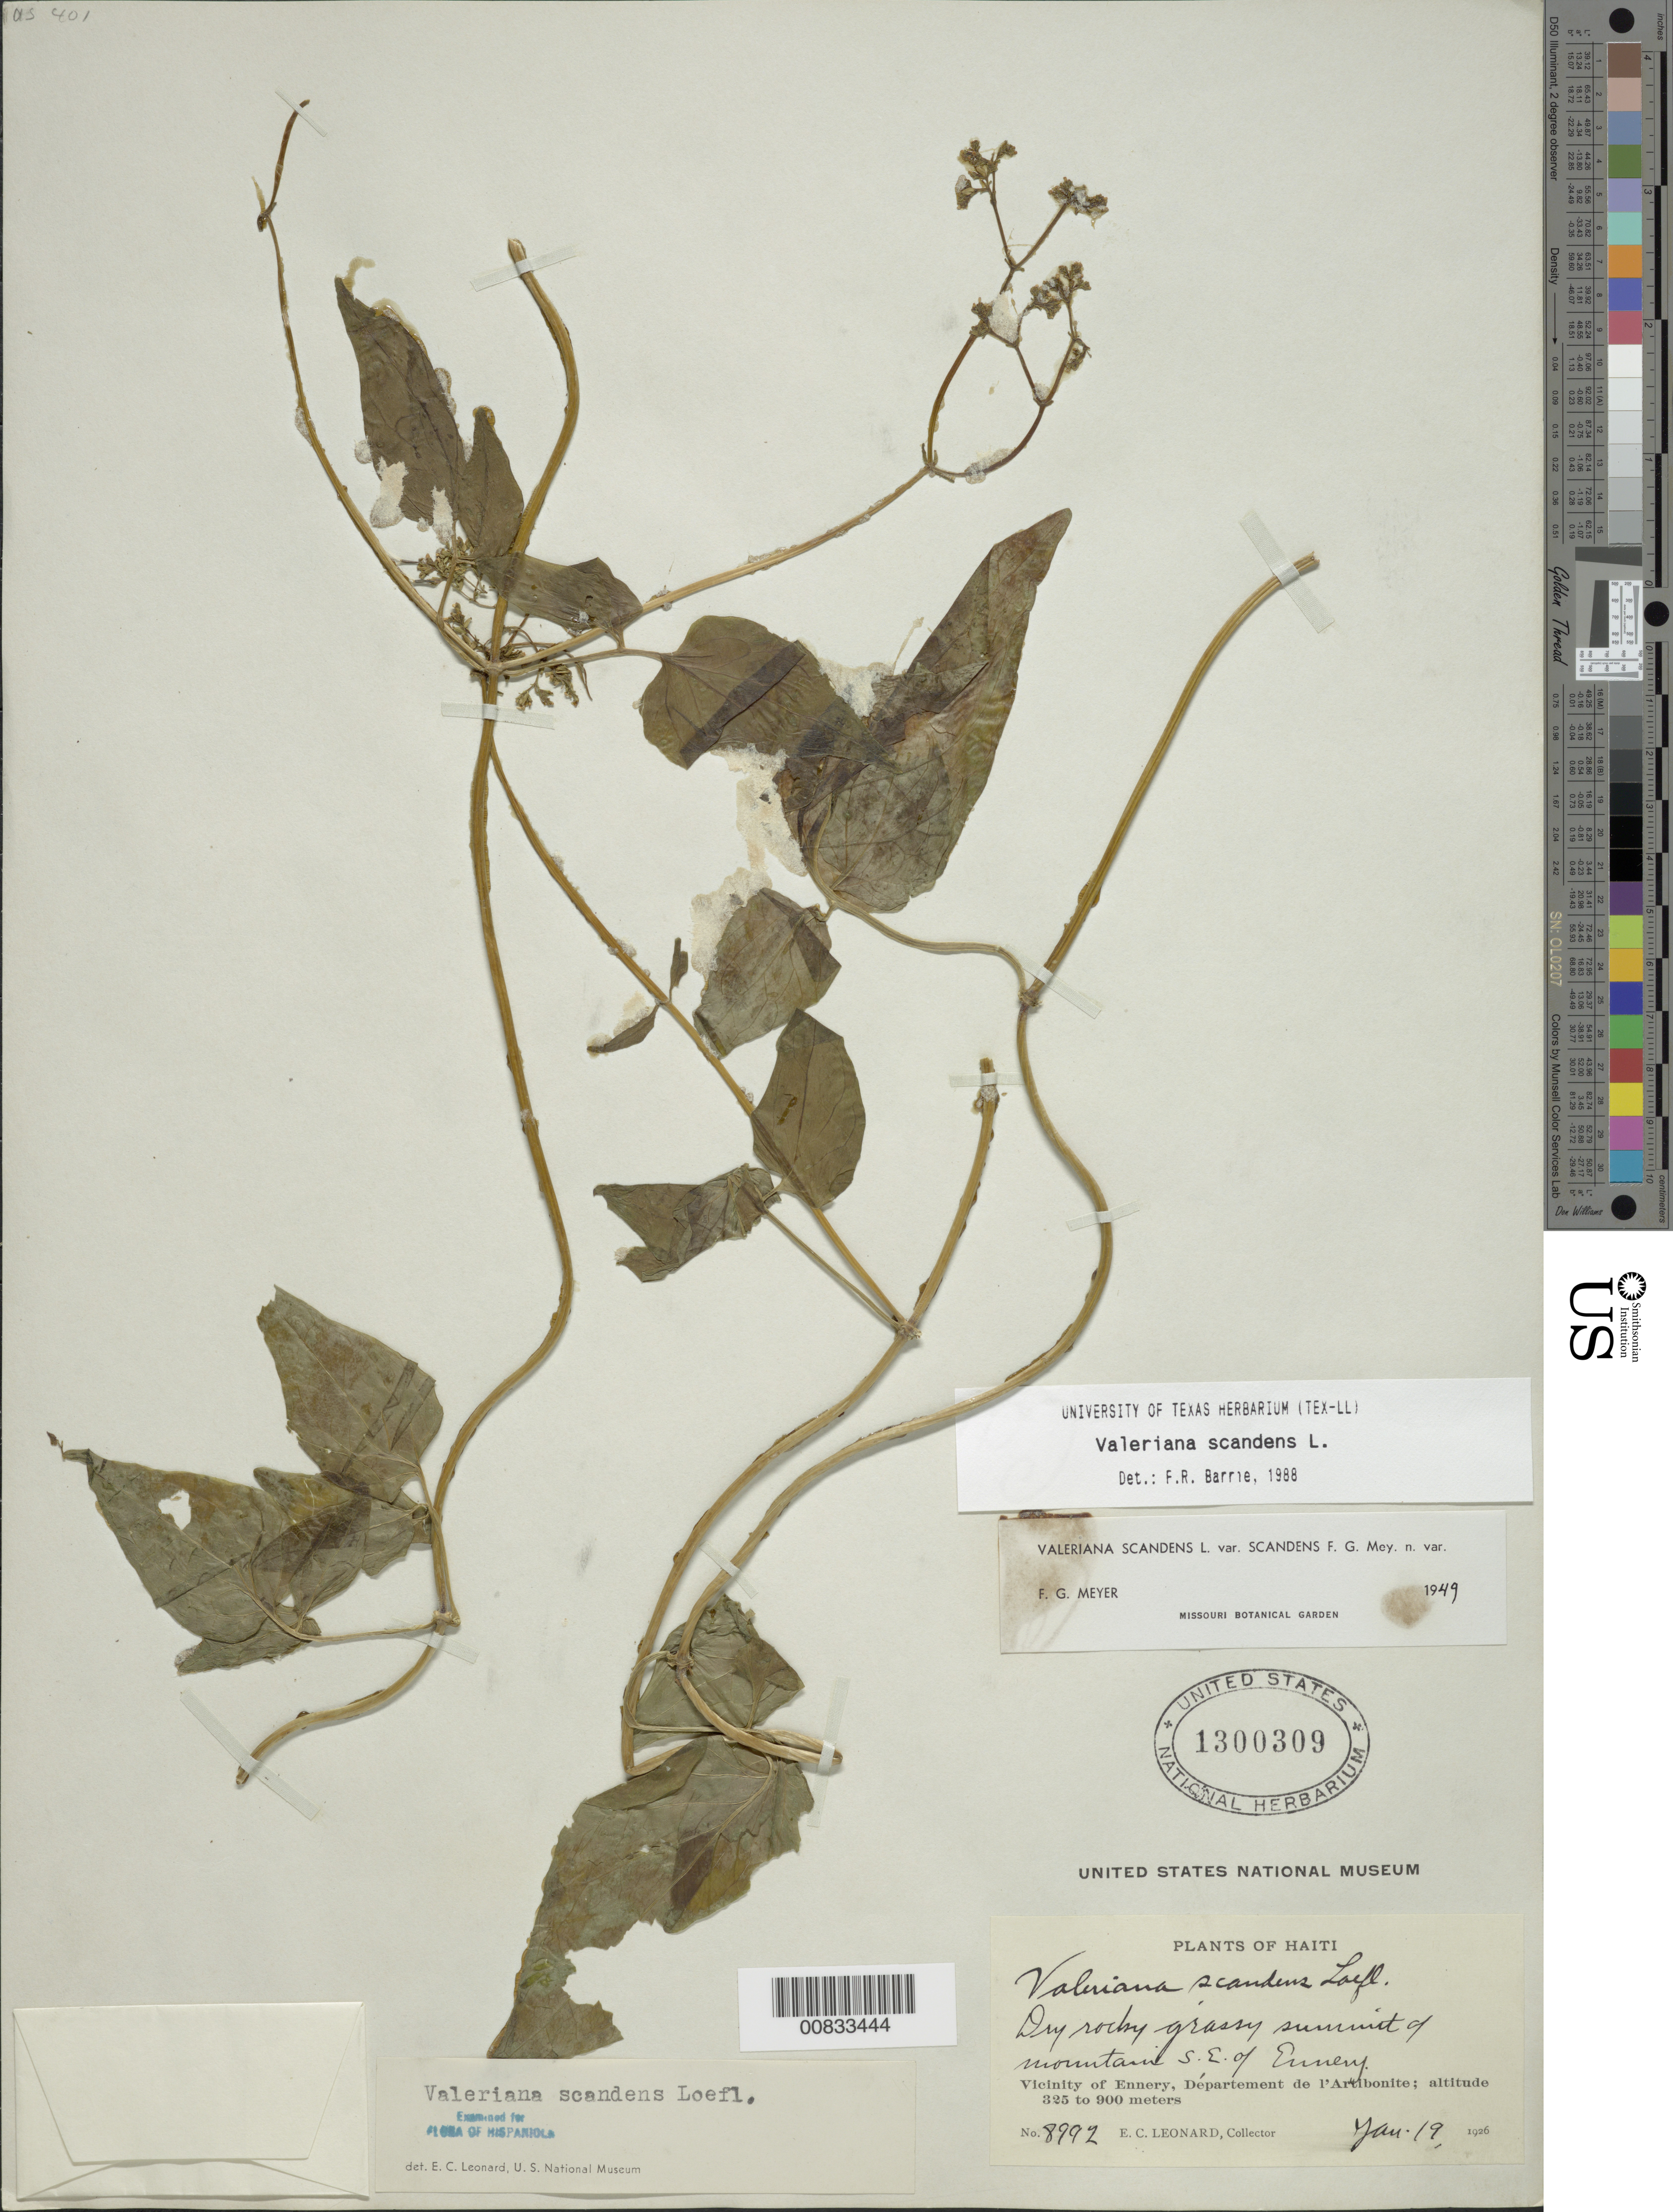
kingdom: Plantae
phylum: Tracheophyta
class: Magnoliopsida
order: Dipsacales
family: Caprifoliaceae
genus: Valeriana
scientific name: Valeriana domingensis x V. scandens L.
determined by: Barrie, F. R.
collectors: E. C. Leonard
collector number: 8992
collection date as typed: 19 Jan 1926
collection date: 1926-01-19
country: Haiti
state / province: Artibonite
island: Hispaniola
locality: Vicinity of Ennery, mountain SE of town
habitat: Dry rocky, grassy mountain summit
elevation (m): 325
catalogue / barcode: US 1300309